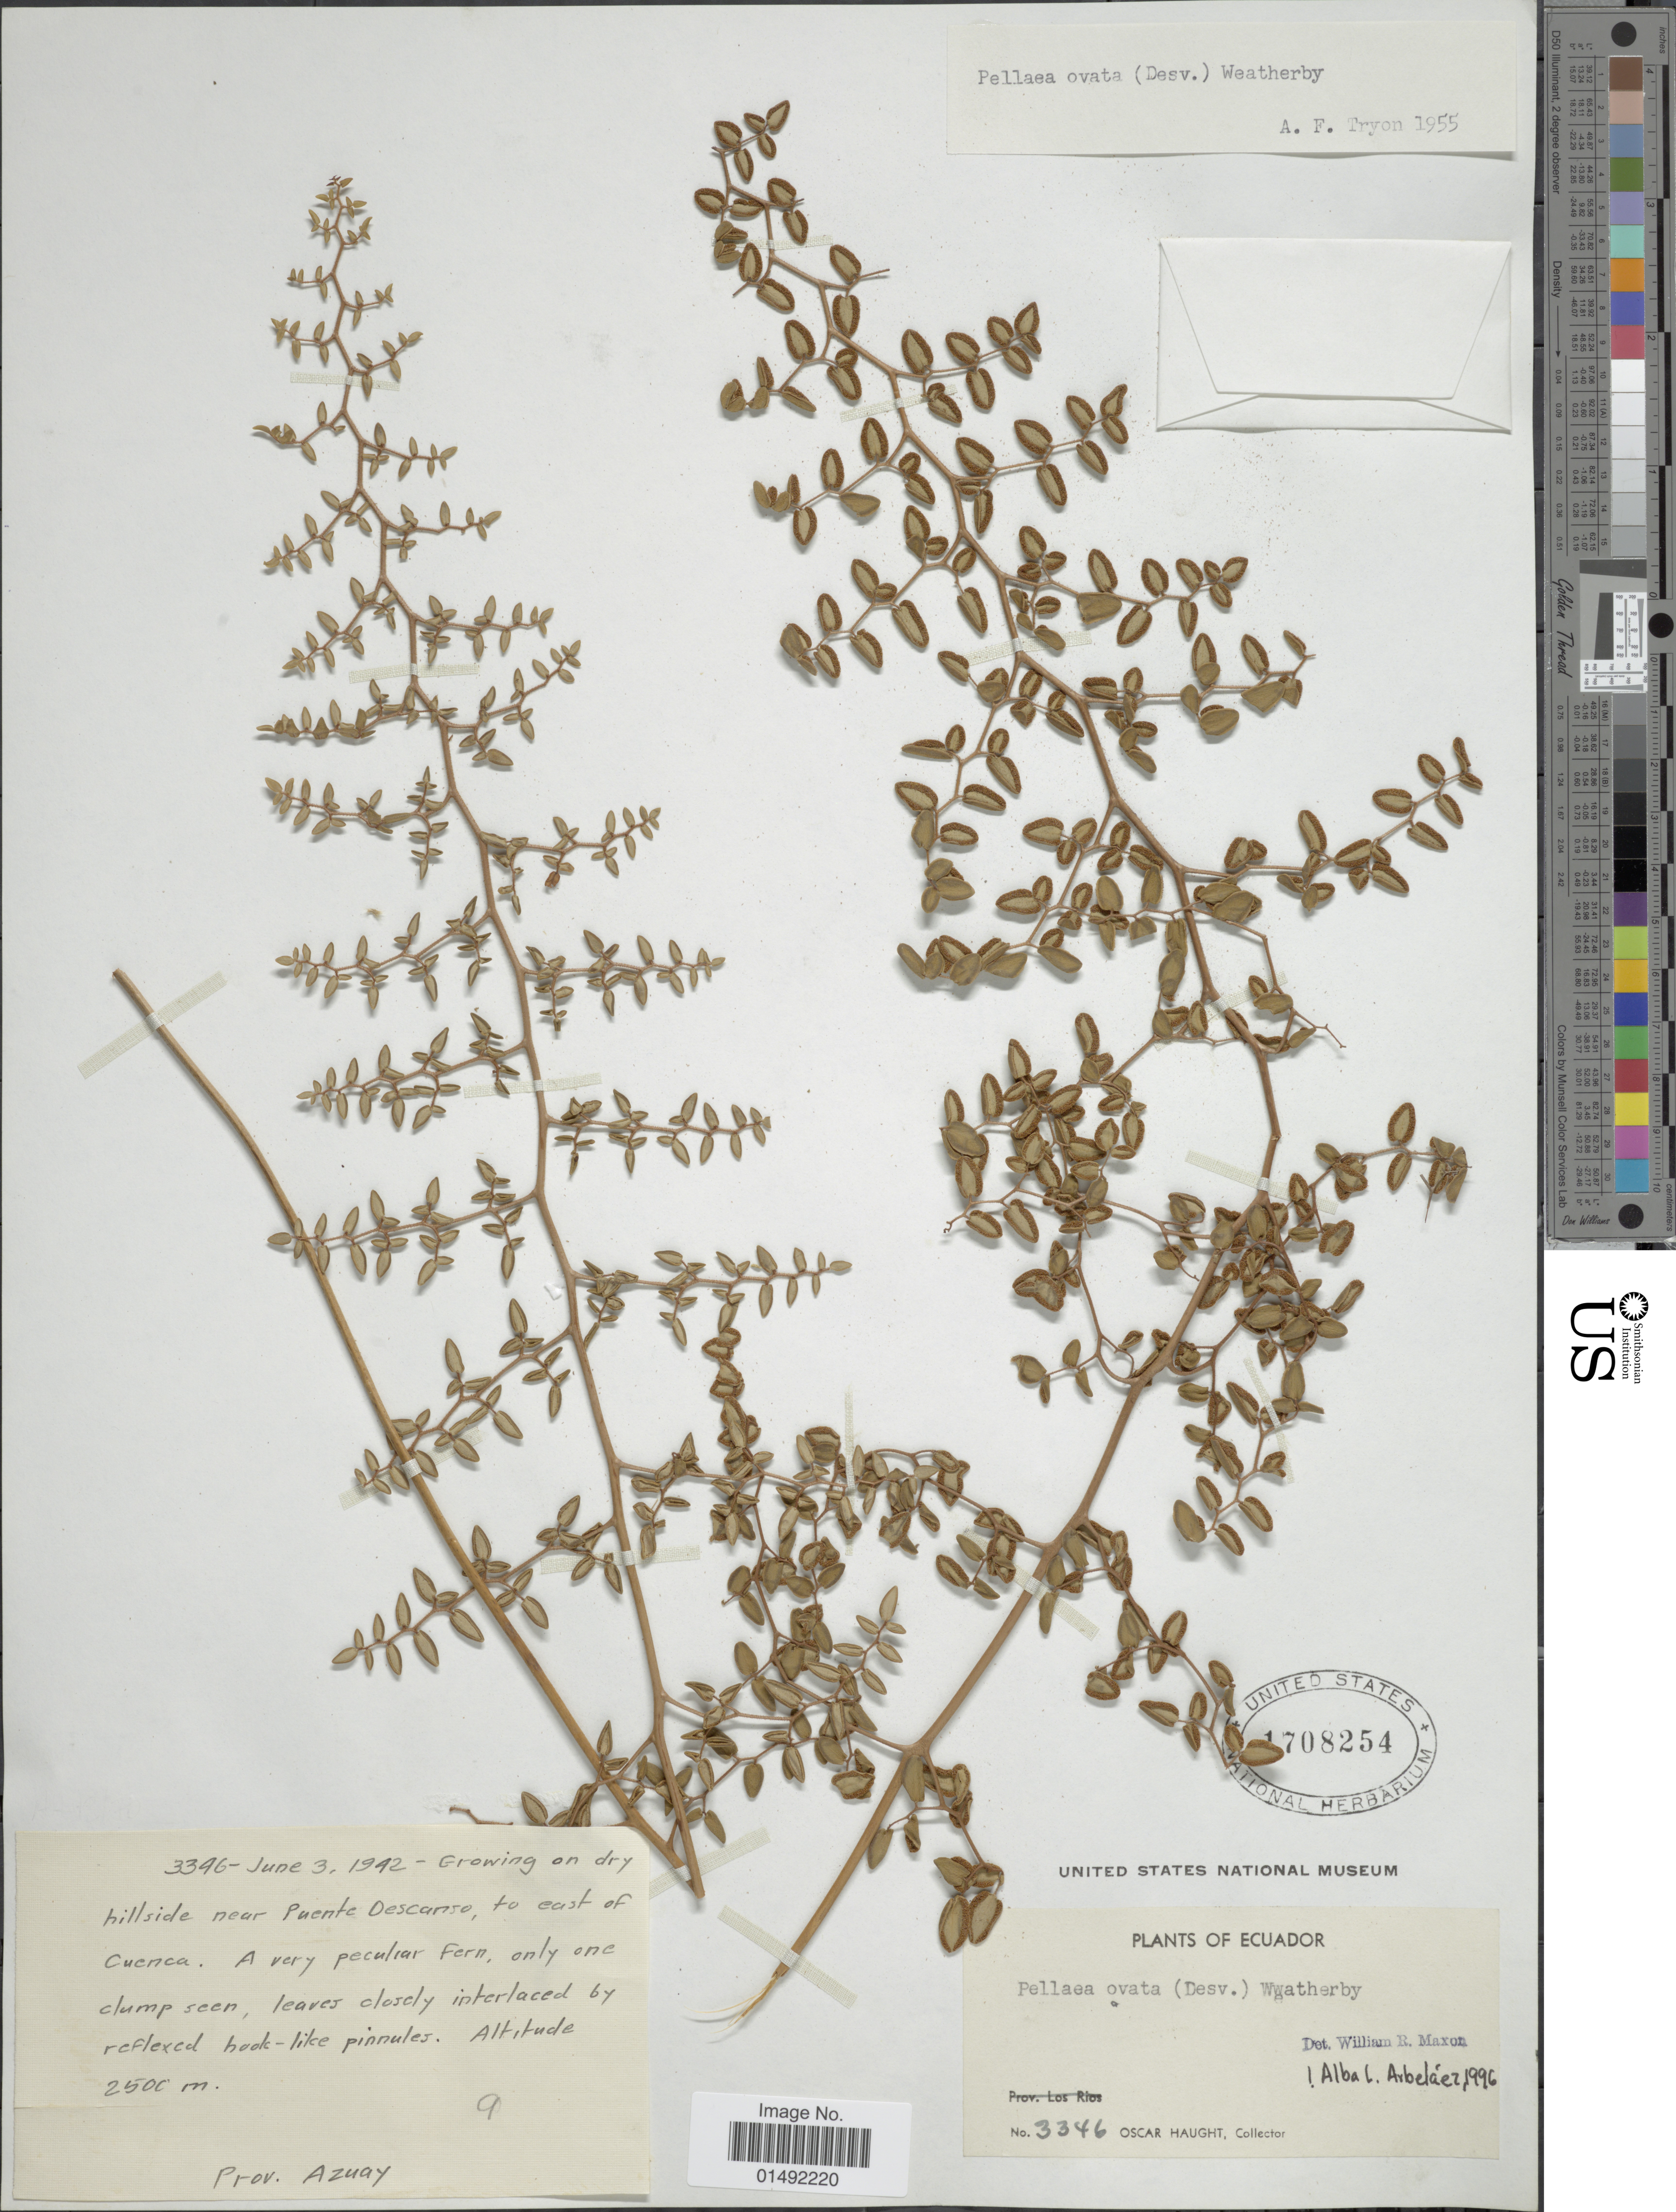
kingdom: Plantae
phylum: Tracheophyta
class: Polypodiopsida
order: Polypodiales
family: Pteridaceae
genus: Pellaea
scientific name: Pellaea ovata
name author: (Desv.) Weath.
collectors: O. L. Haught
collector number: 3346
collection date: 1942-06-03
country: Ecuador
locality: Growing on dry hillside near Puente Oescanso, to east of Cuenca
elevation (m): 2500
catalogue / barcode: US 1708254